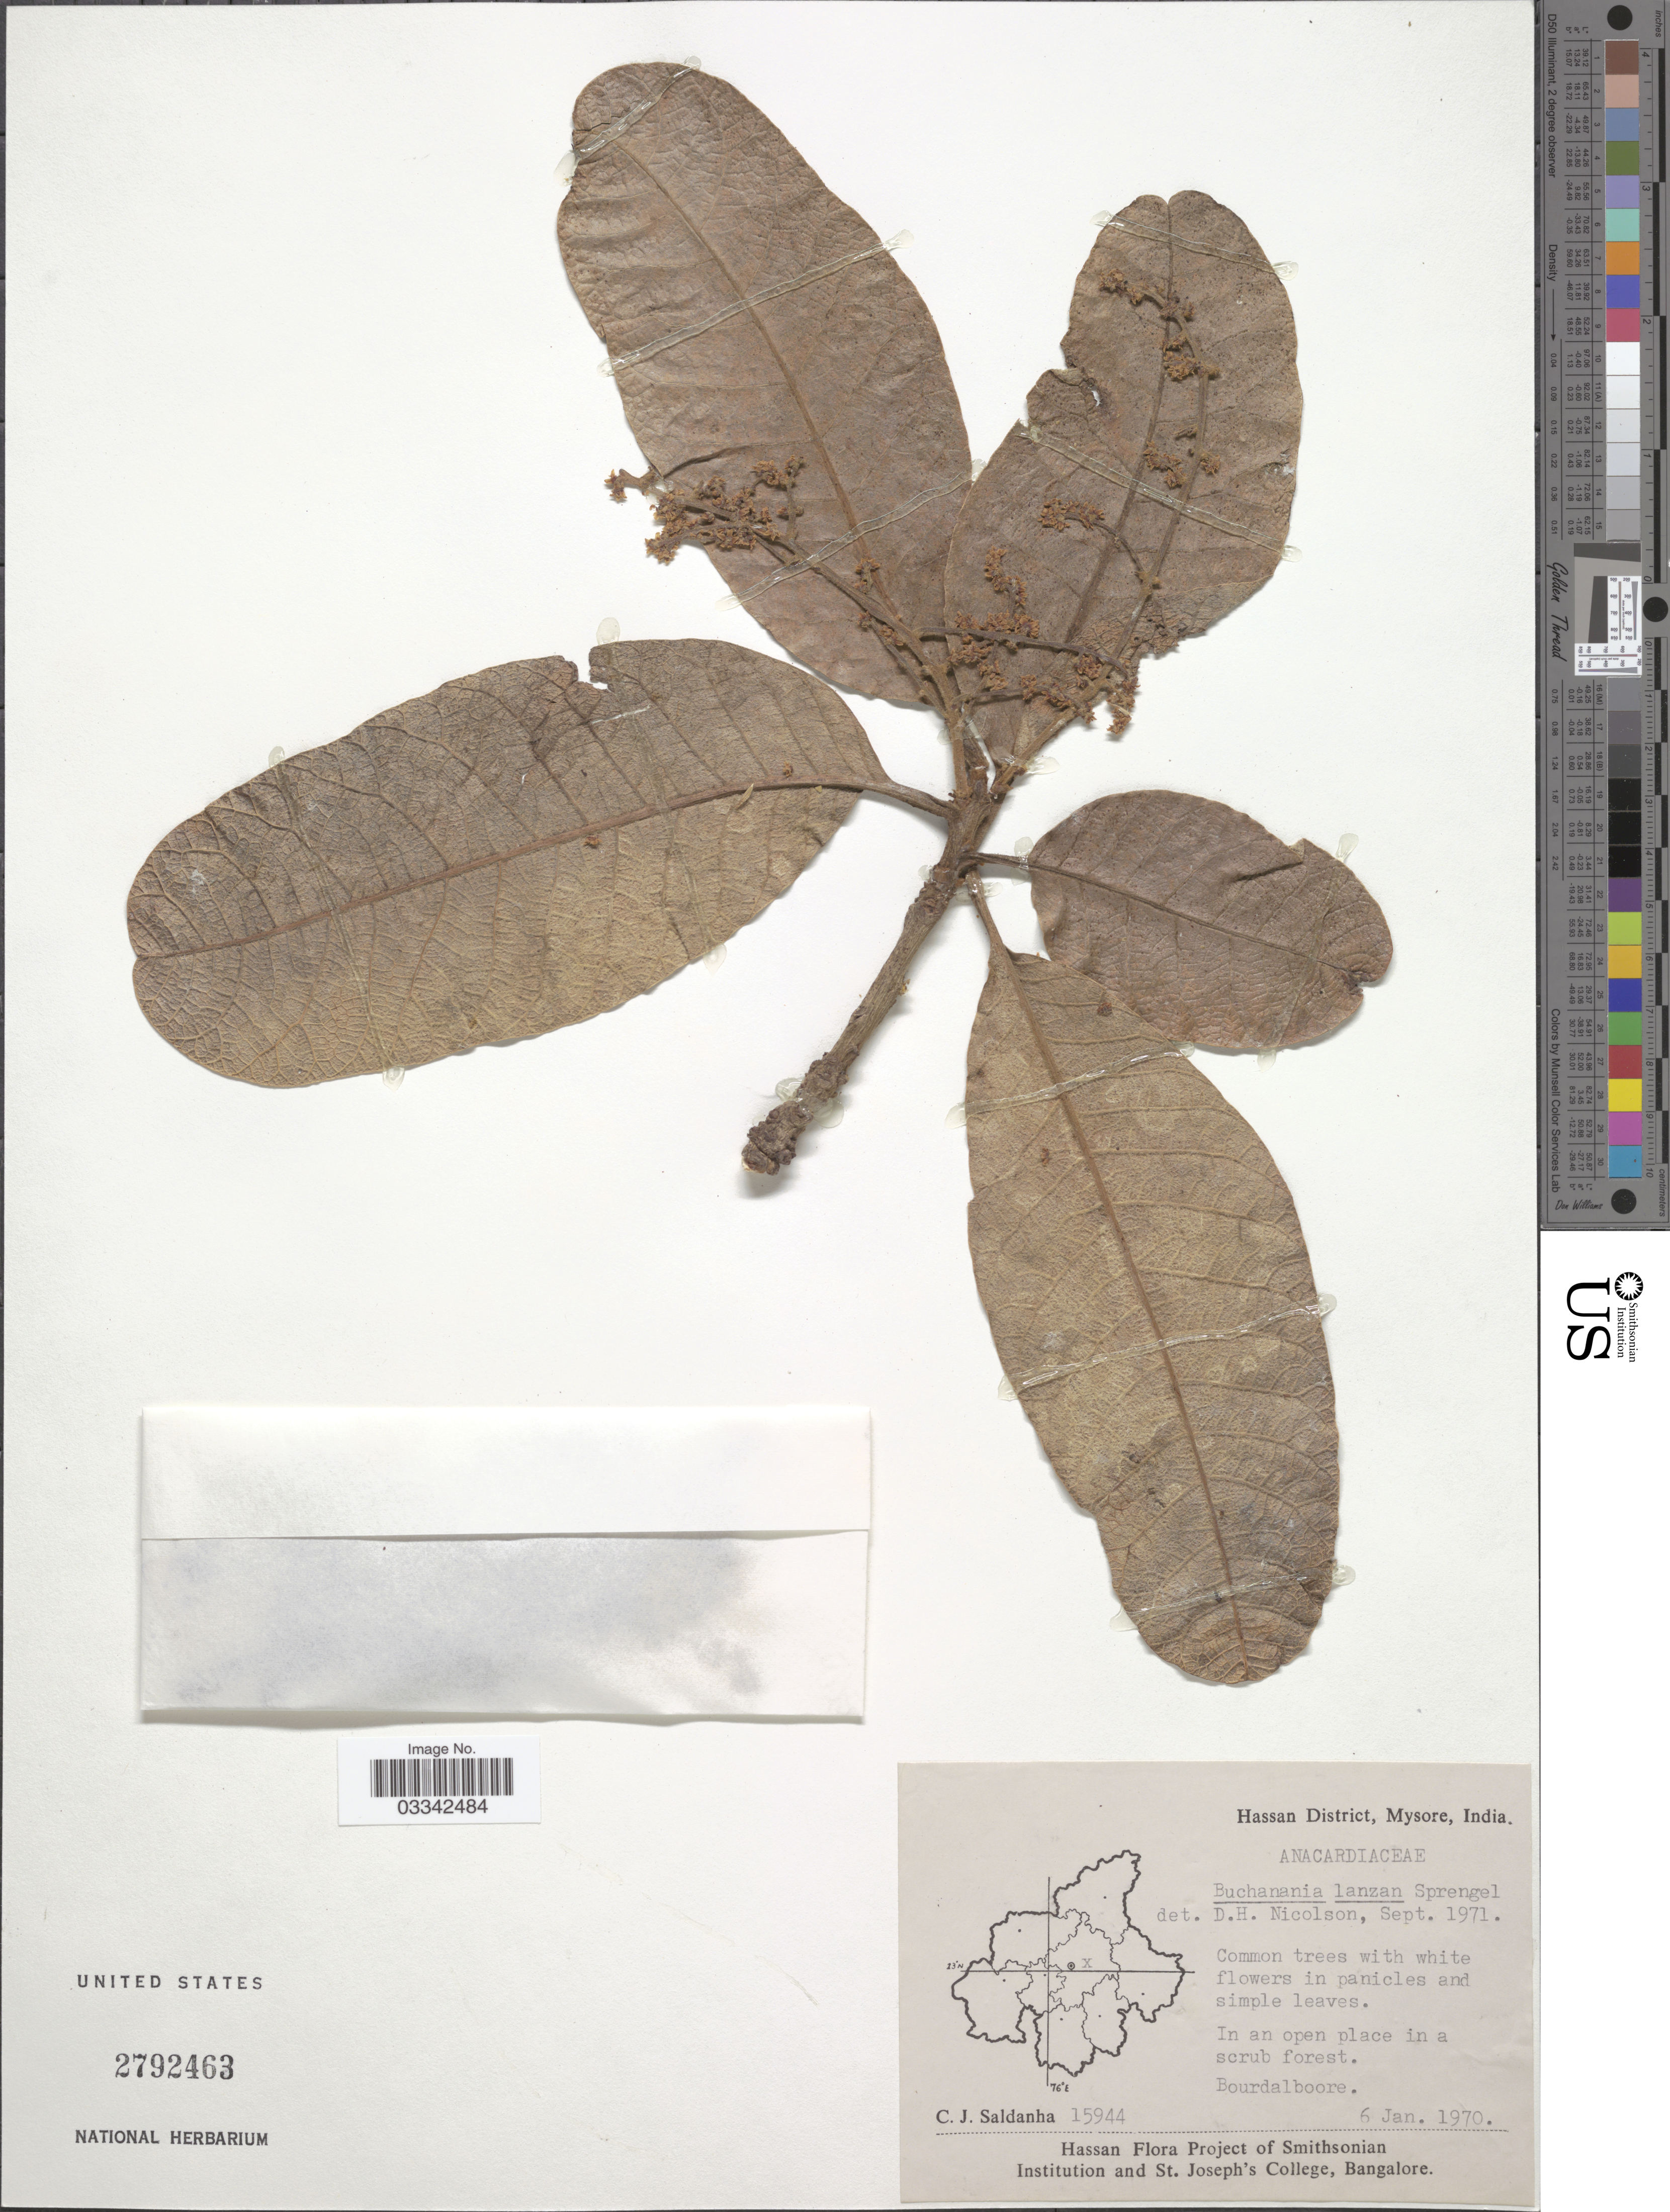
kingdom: Plantae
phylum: Tracheophyta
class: Magnoliopsida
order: Sapindales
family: Anacardiaceae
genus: Buchanania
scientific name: Buchanania lanzan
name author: Spreng.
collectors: C. J. Saldanha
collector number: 15944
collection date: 1970-01-06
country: India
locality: Hassan District, Mysore. Bourdalboore.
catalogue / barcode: US 2792463